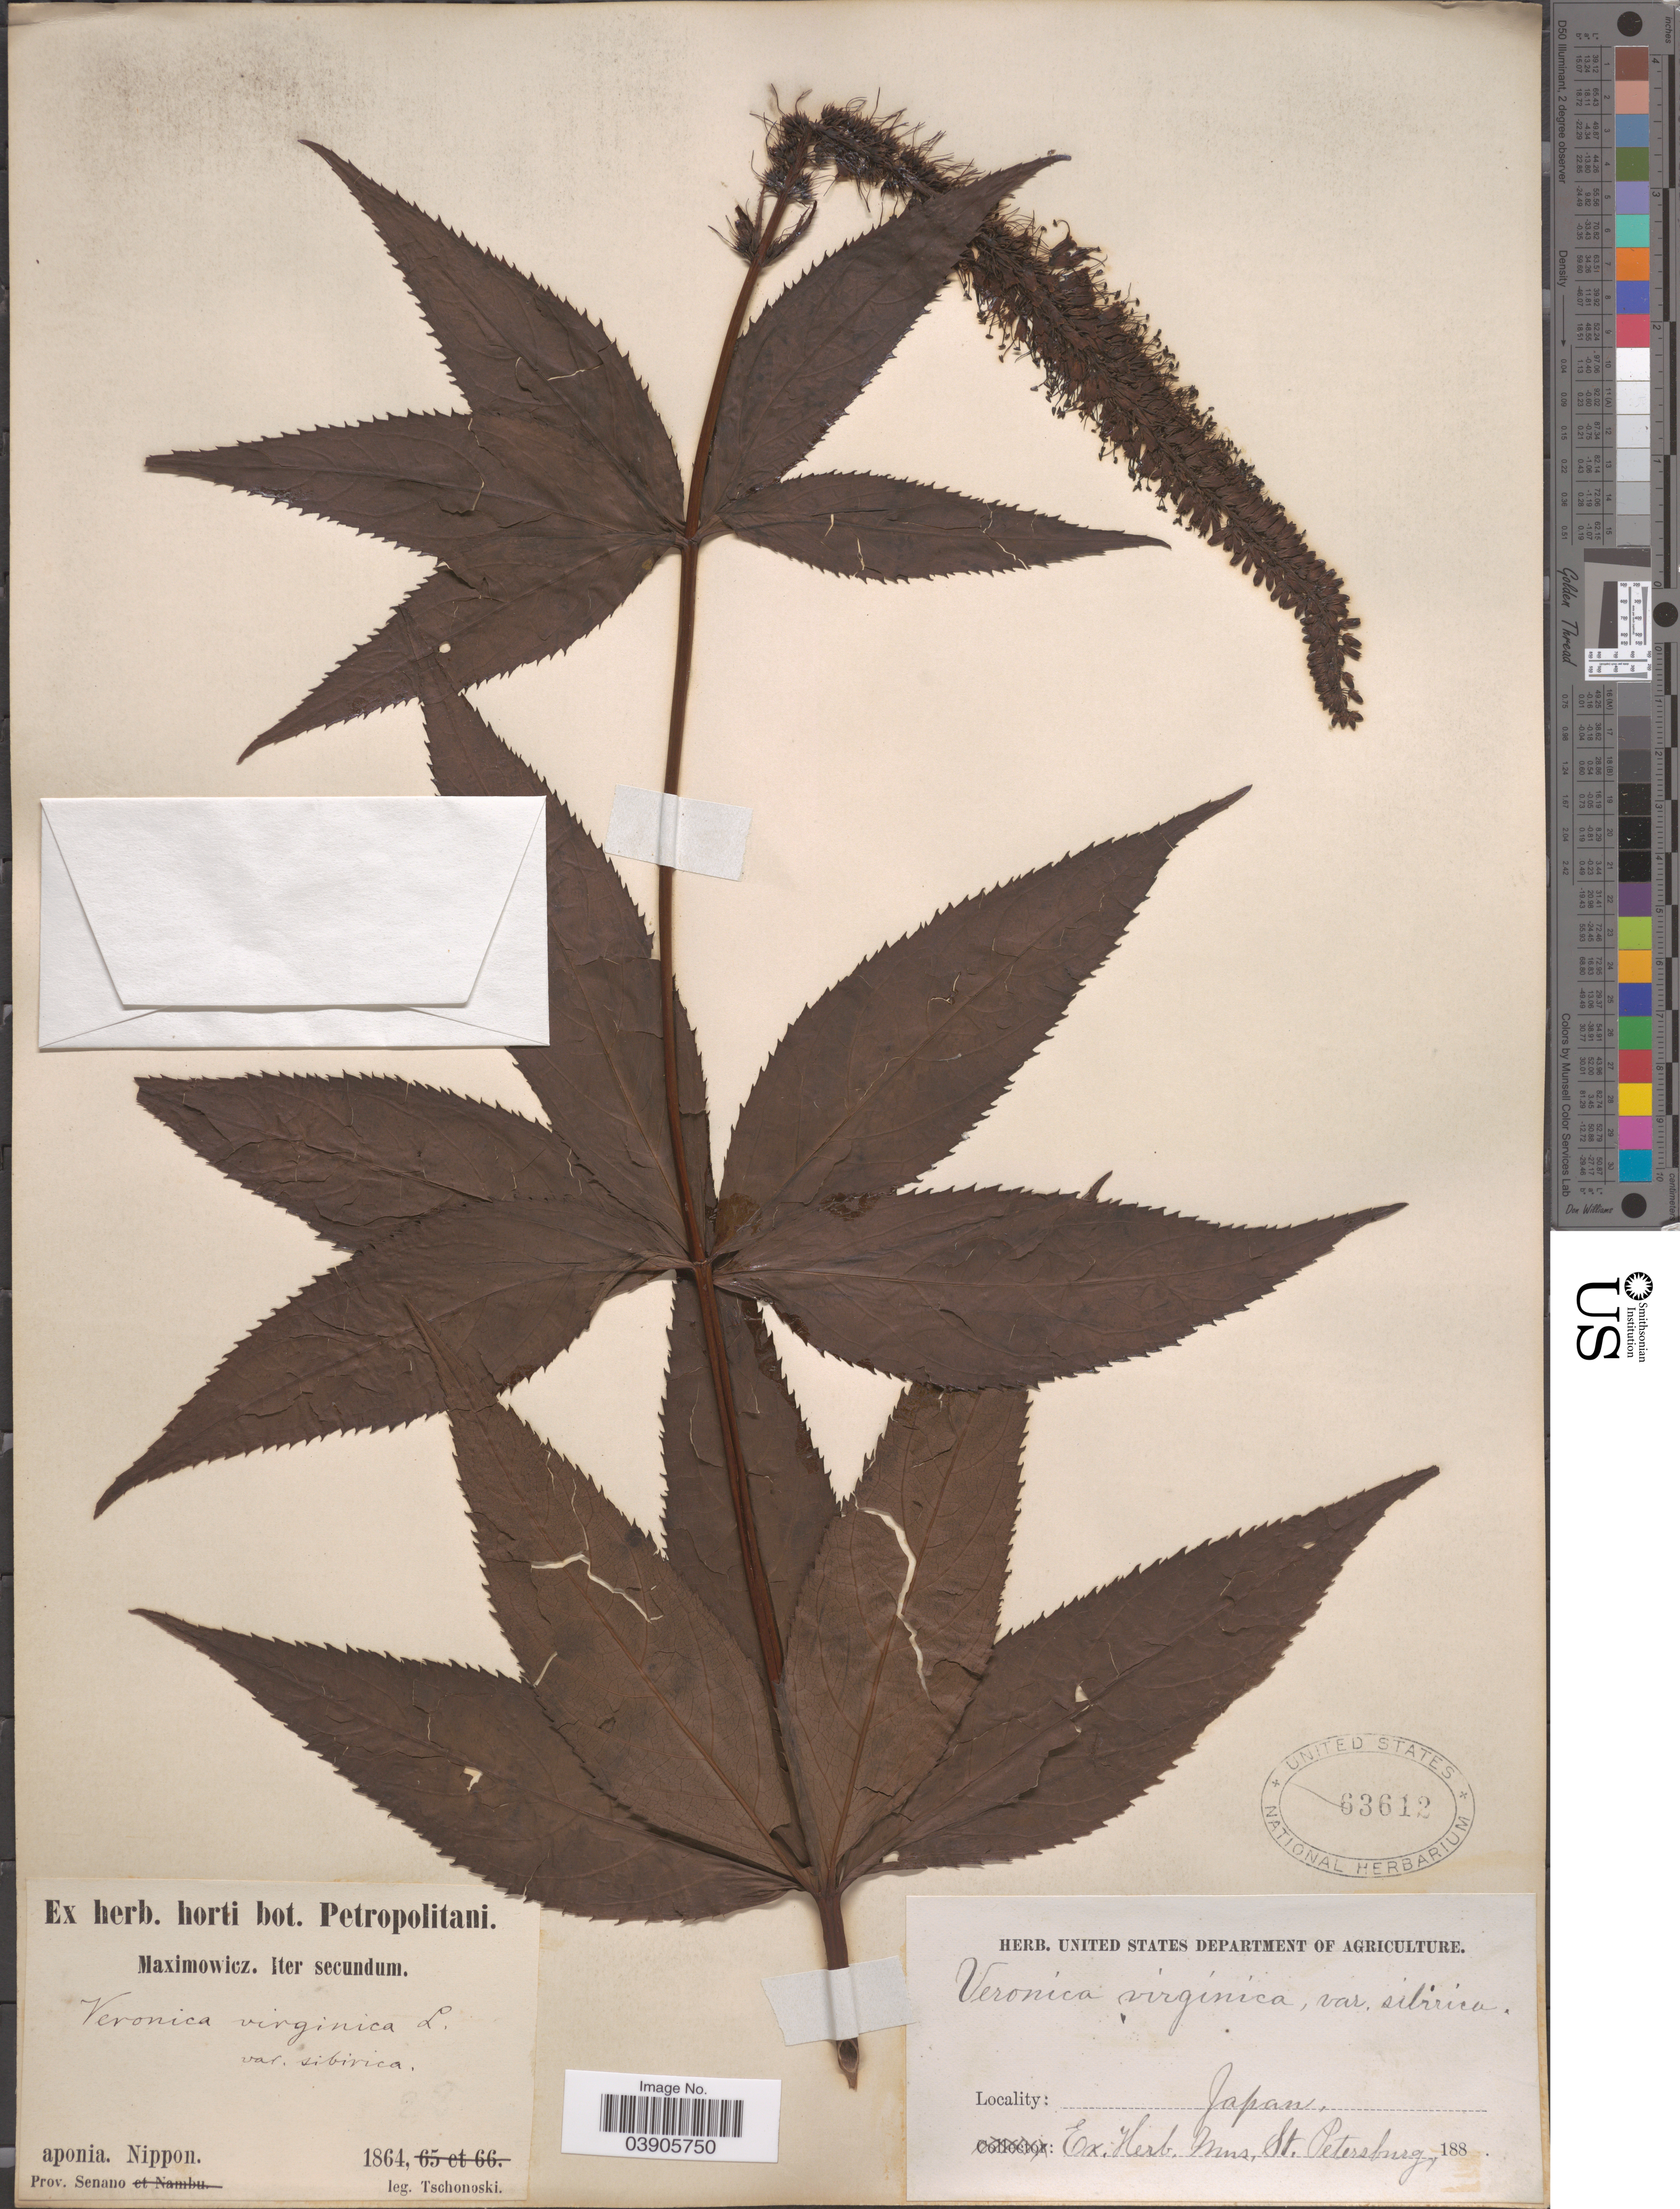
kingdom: Plantae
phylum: Tracheophyta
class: Magnoliopsida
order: Lamiales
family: Plantaginaceae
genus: Veronicastrum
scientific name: Veronicastrum sibiricum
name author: (L.) Pennell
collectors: -. Tschonoski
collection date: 1864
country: Japan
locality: Aponia. Nippon. Prov. Senano.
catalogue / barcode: US 63612